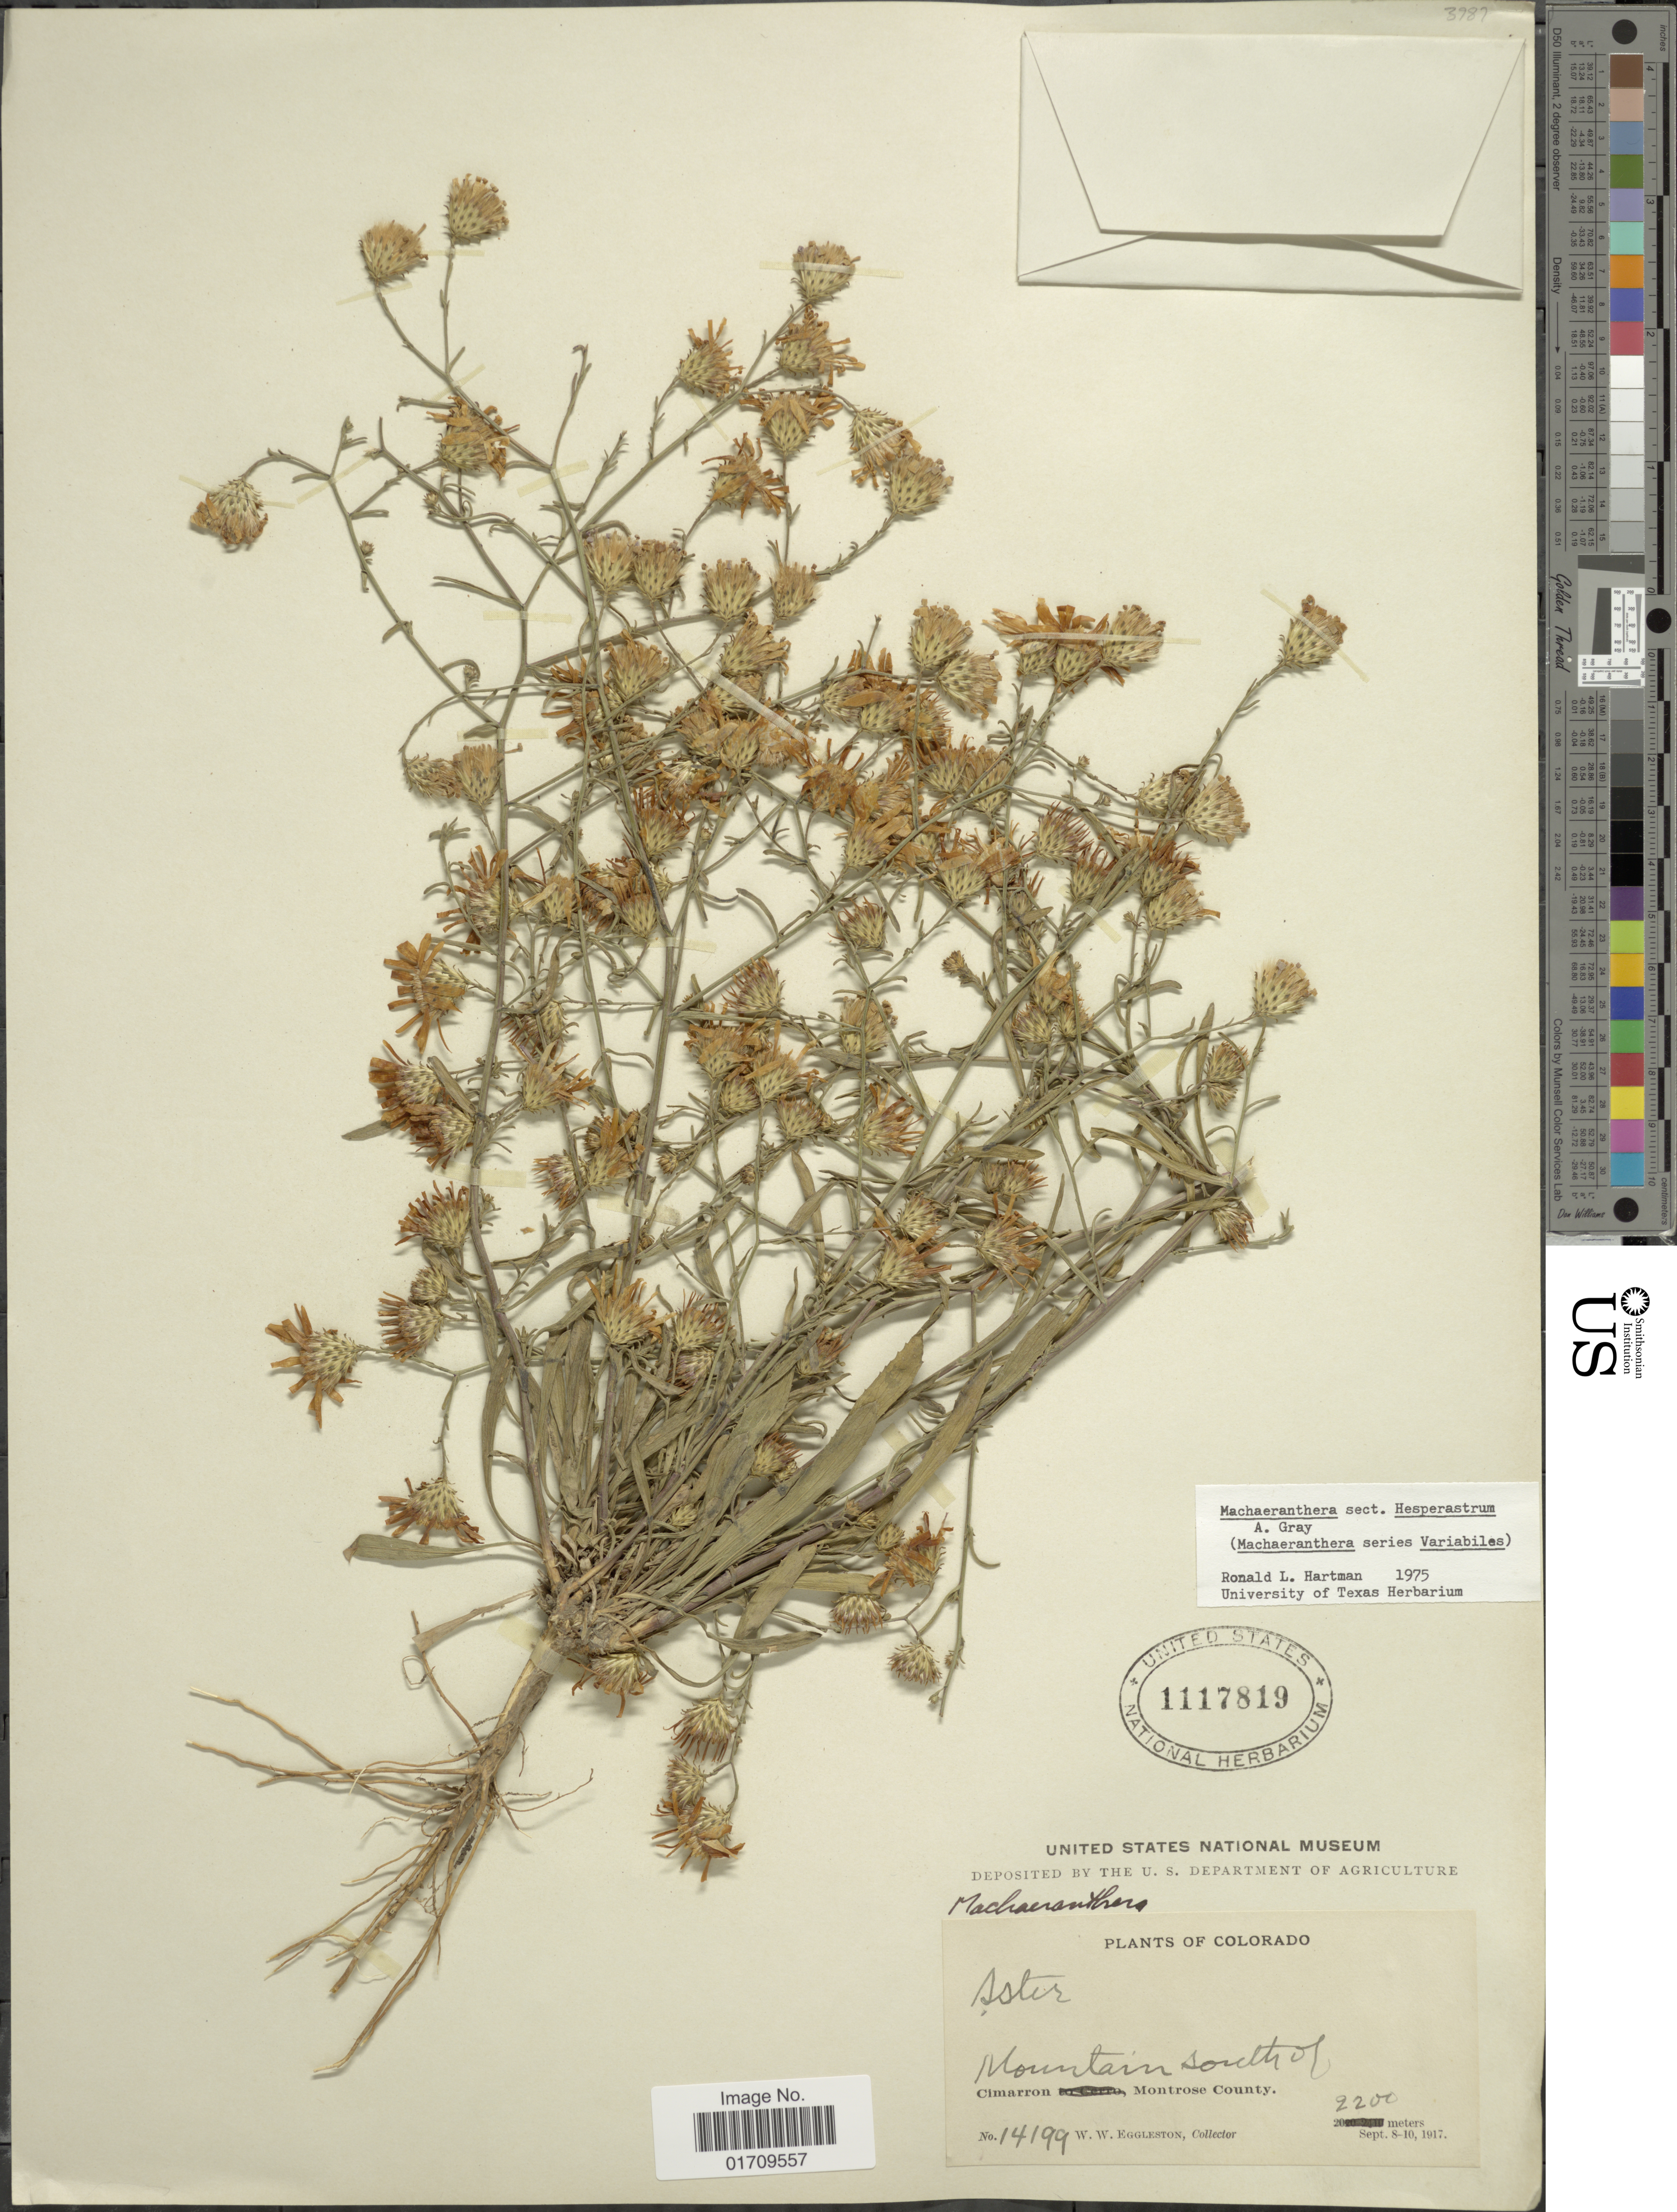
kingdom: Plantae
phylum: Tracheophyta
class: Magnoliopsida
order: Asterales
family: Asteraceae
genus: Machaeranthera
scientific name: Machaeranthera sp.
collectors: W. W. Eggleston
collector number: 14199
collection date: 1917-09-08/1917-09-10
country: United States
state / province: Colorado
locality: Mountain south of Cimarron, Montrose County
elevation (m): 2200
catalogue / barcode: US 1117819